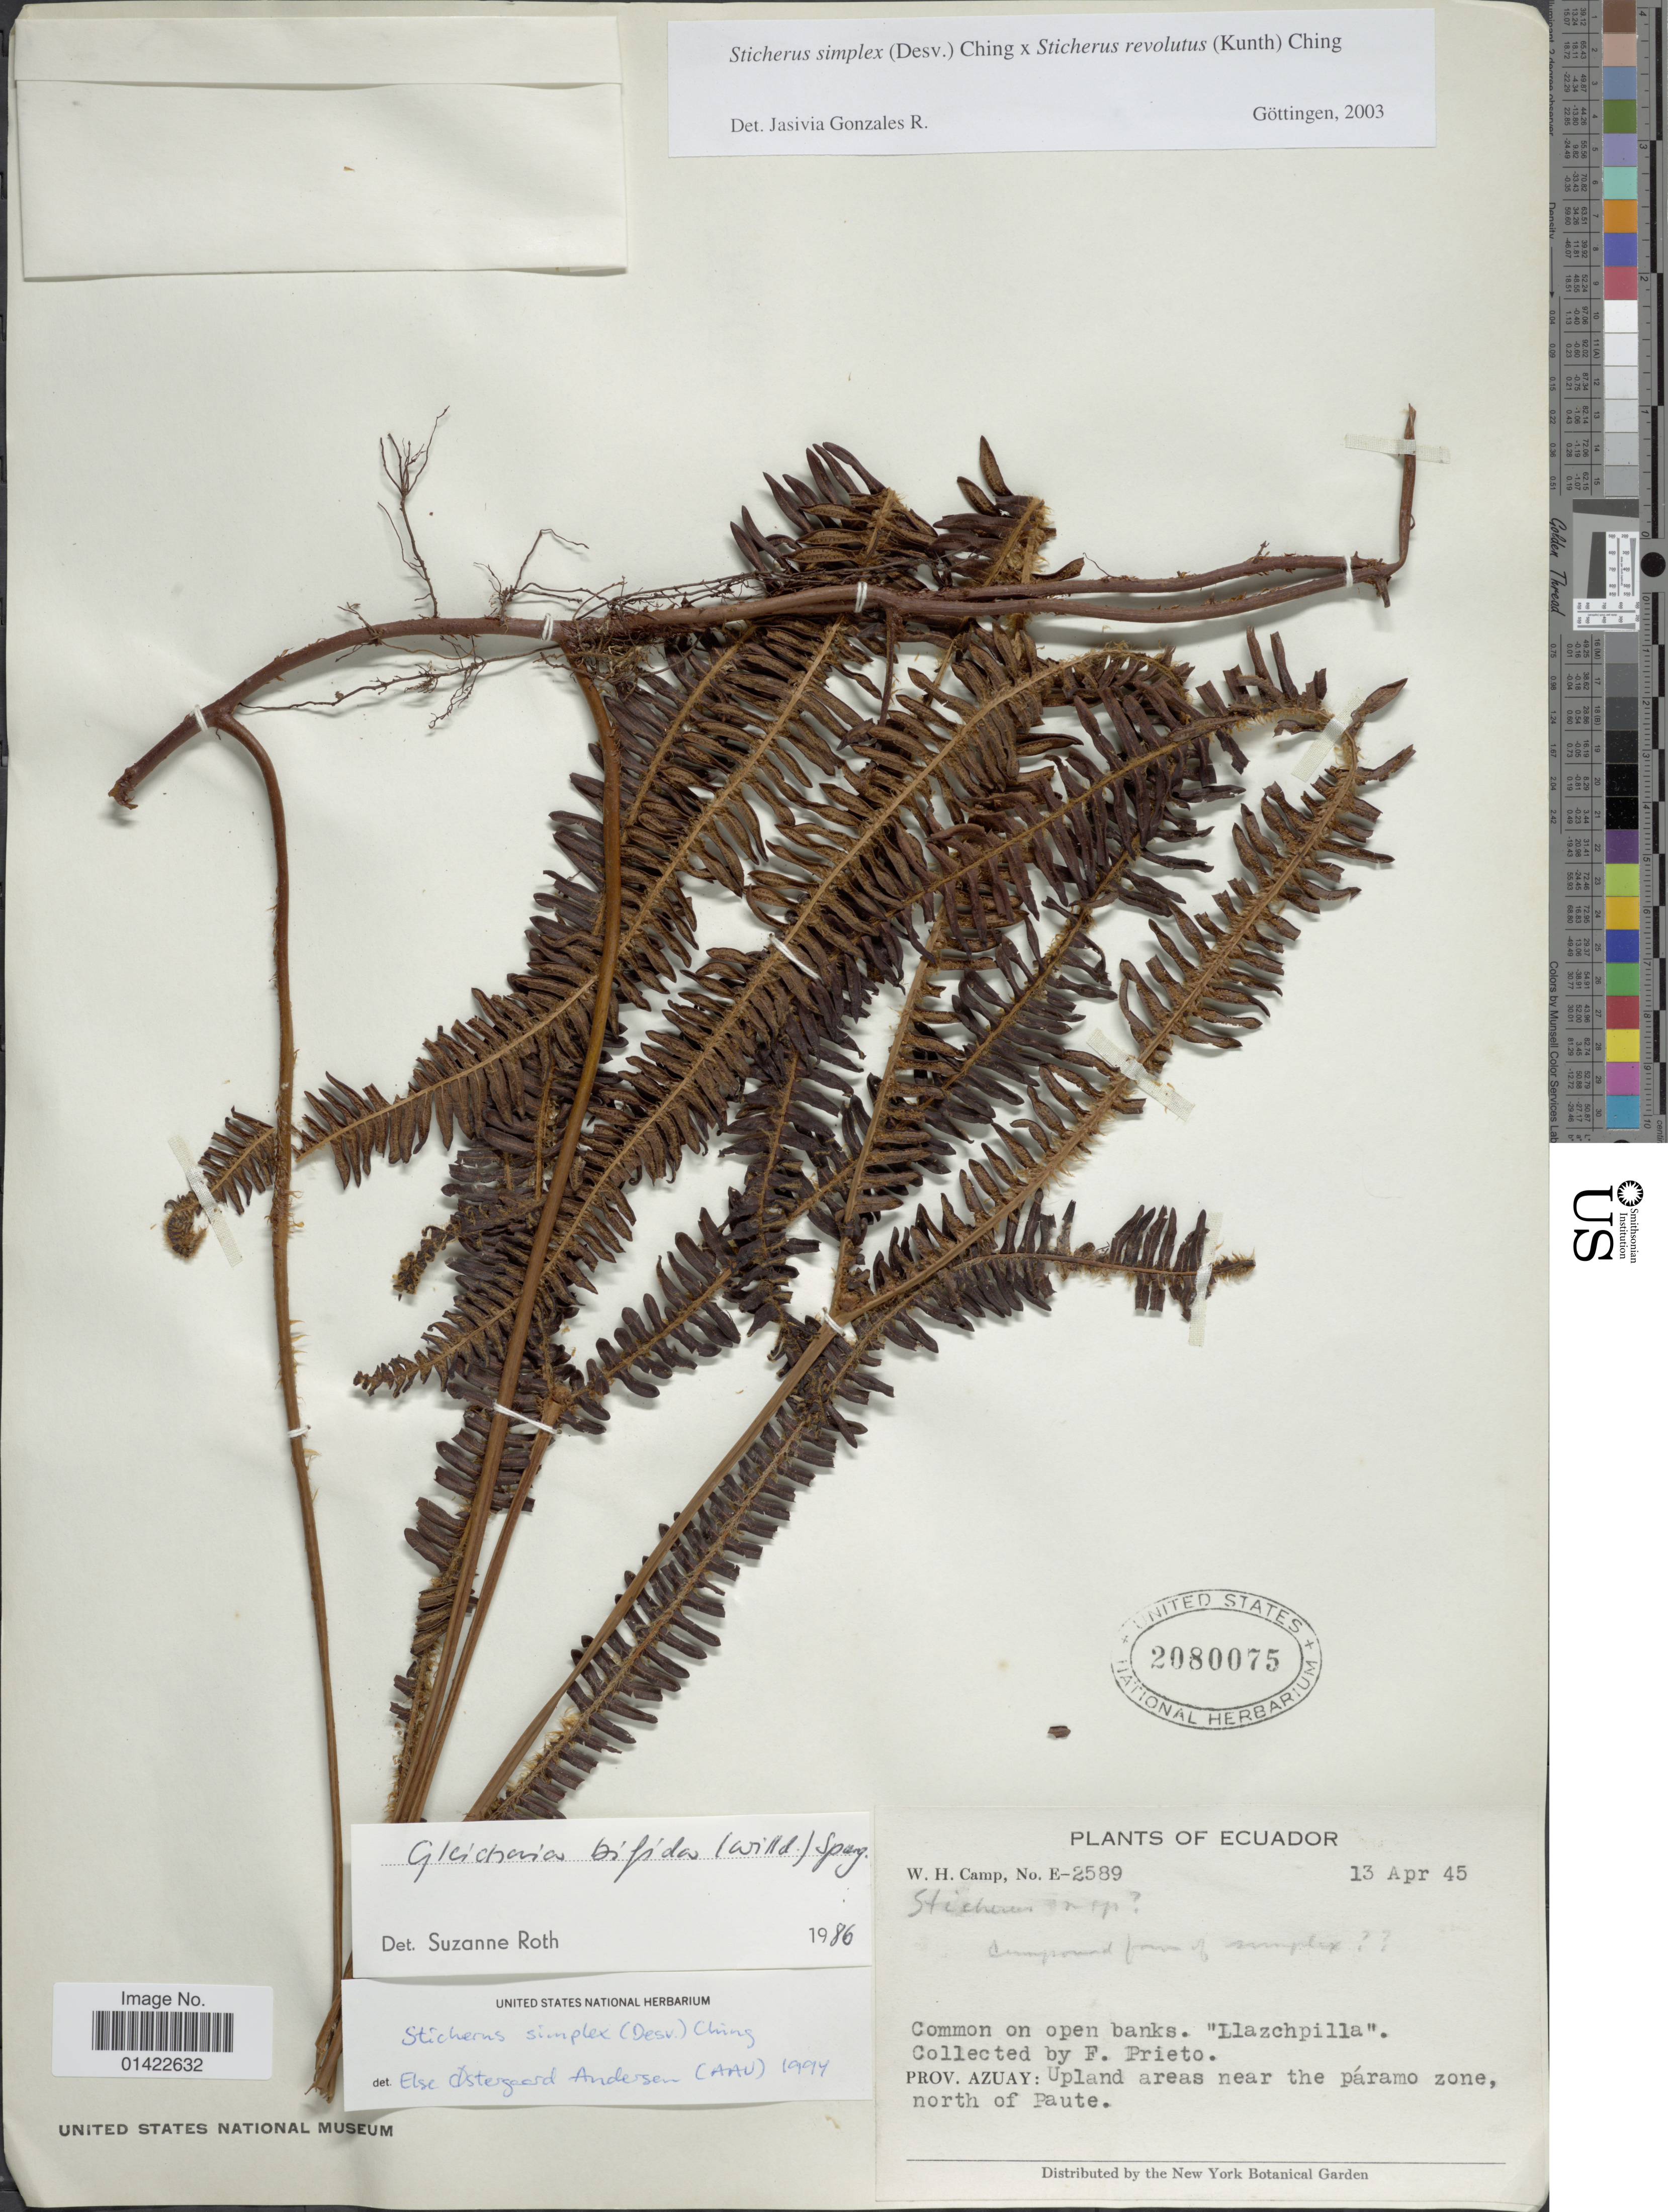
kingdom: Plantae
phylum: Tracheophyta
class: Polypodiopsida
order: Gleicheniales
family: Gleicheniaceae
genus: Sticherus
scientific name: Sticherus simplex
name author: (Desv.) Ching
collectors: F. Prieto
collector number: E-2589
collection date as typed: Transcribed d/m/y: 13/4/45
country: Ecuador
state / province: Azuay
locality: Upland areas near the páramo zone, north of Paute.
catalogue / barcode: US 2080075